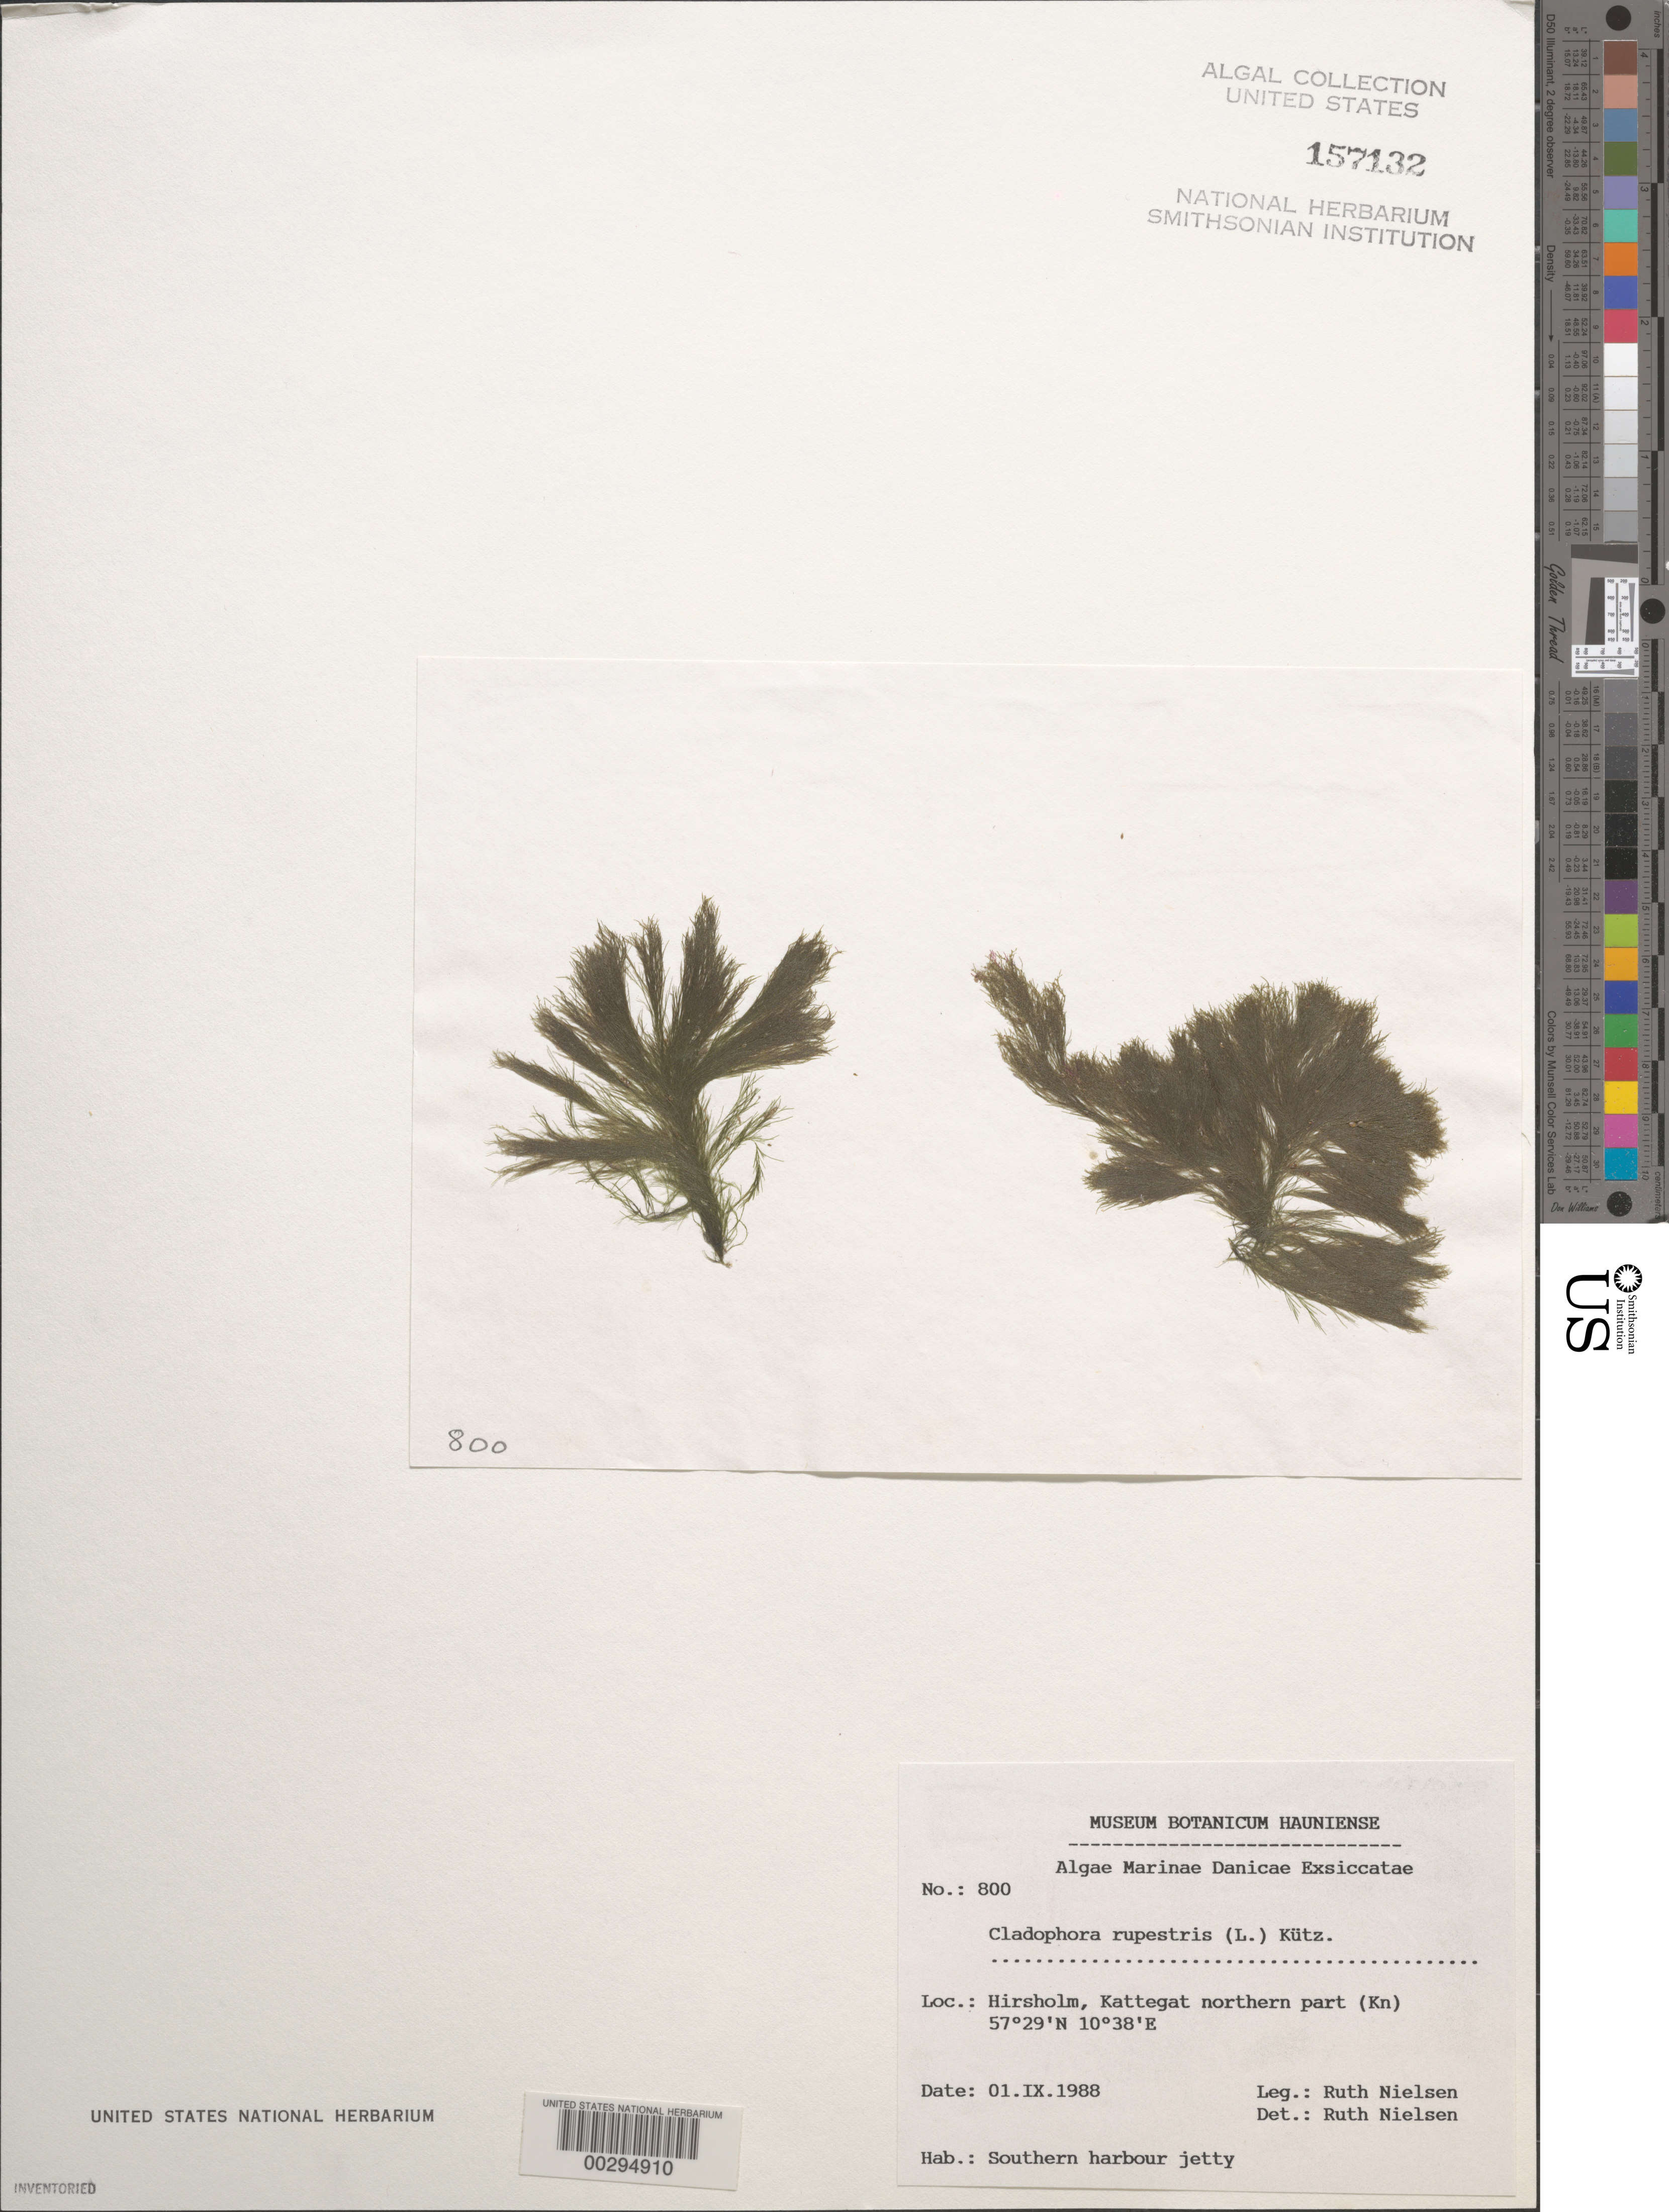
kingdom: Plantae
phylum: Chlorophyta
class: Ulvophyceae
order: Cladophorales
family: Cladophoraceae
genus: Cladophora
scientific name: Cladophora rupestris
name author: (Roth) Kütz.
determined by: Nielsen, R.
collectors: R. Nielsen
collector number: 800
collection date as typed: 01 Sep 1988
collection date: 1988-09-01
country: Denmark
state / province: Nordjylland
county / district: Frederikshavn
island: Hirsholm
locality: Southern harbour jetty, Kattegat, northern part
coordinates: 57 29'N, 10 38'E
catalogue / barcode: US 157132